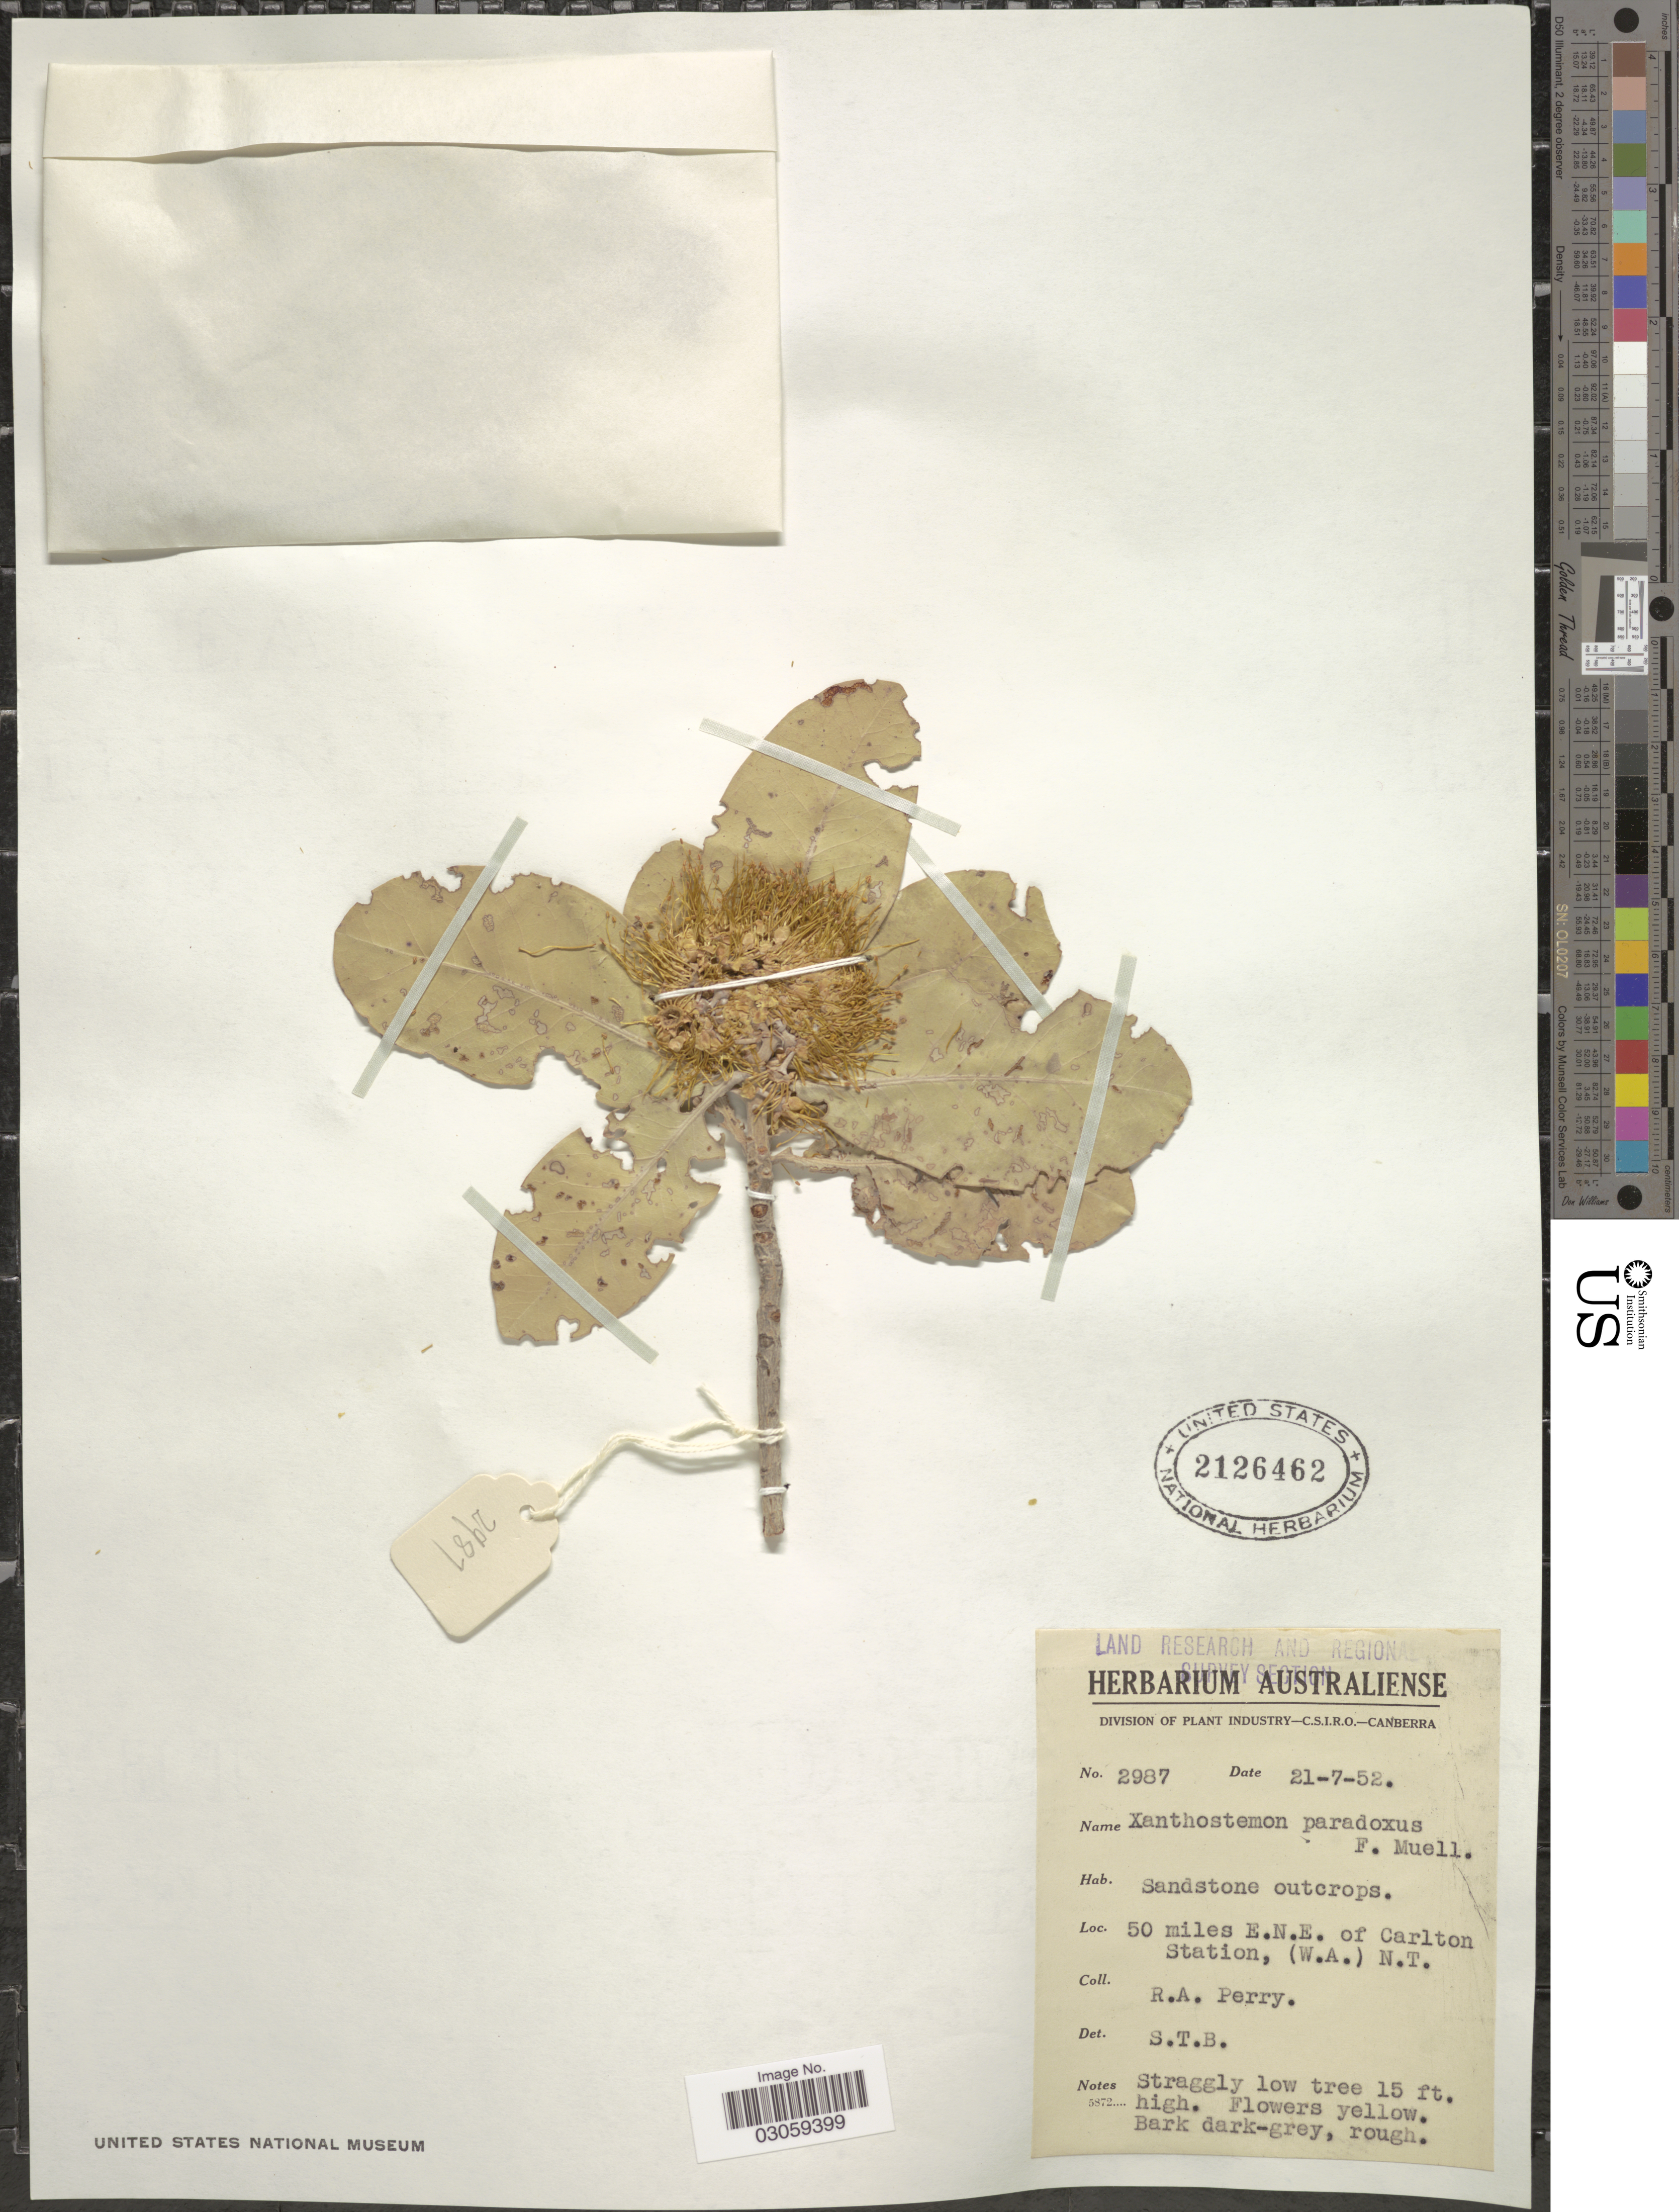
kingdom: Plantae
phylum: Tracheophyta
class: Magnoliopsida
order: Myrtales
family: Myrtaceae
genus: Xanthostemon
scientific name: Xanthostemon paradoxus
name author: F. Muell.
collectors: Perry, R. A.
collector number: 2987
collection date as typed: Transcribed d/m/y: 21/7/52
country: Australia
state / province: Northern Territory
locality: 50 miles E.N.E. of Carlton Station, (W.A.) N.T.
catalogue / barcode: US 2126462